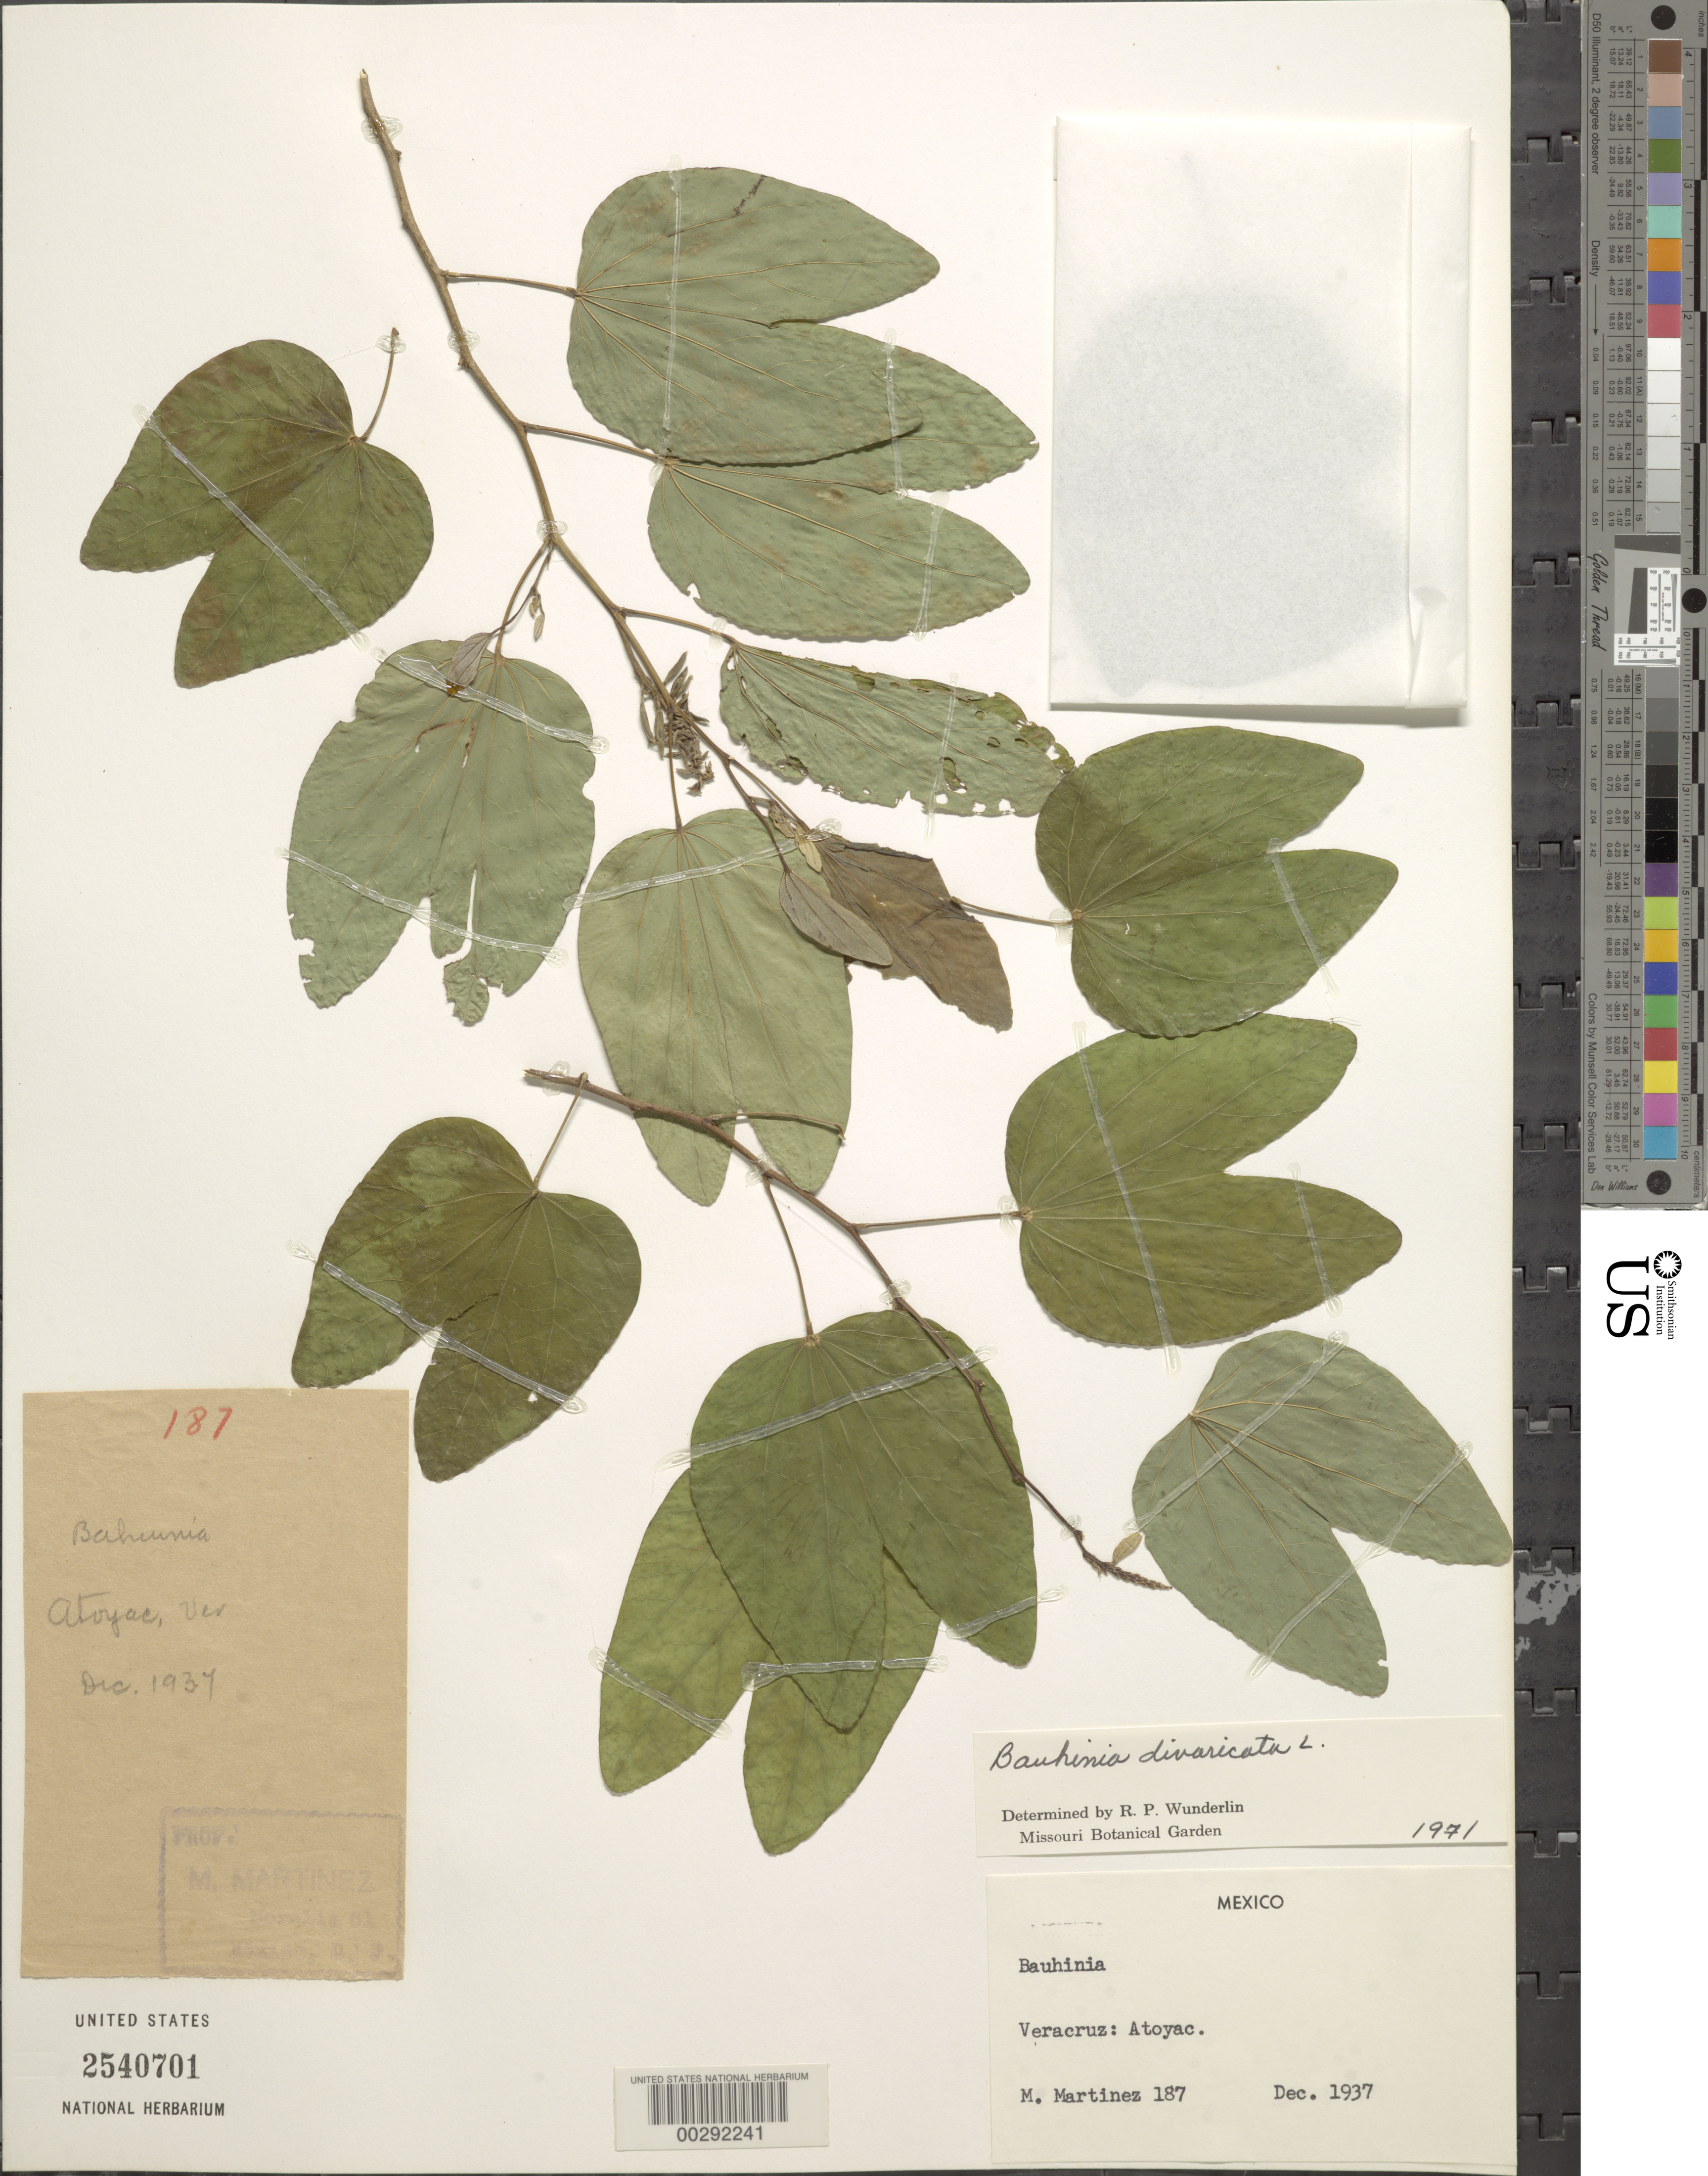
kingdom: Plantae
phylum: Tracheophyta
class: Magnoliopsida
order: Fabales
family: Fabaceae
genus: Bauhinia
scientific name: Bauhinia divaricata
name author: L.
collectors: M. Martínez M.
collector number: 187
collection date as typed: Dec 1937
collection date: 1937-12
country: Mexico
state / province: Veracruz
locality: Atoyac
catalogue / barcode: US 2540701